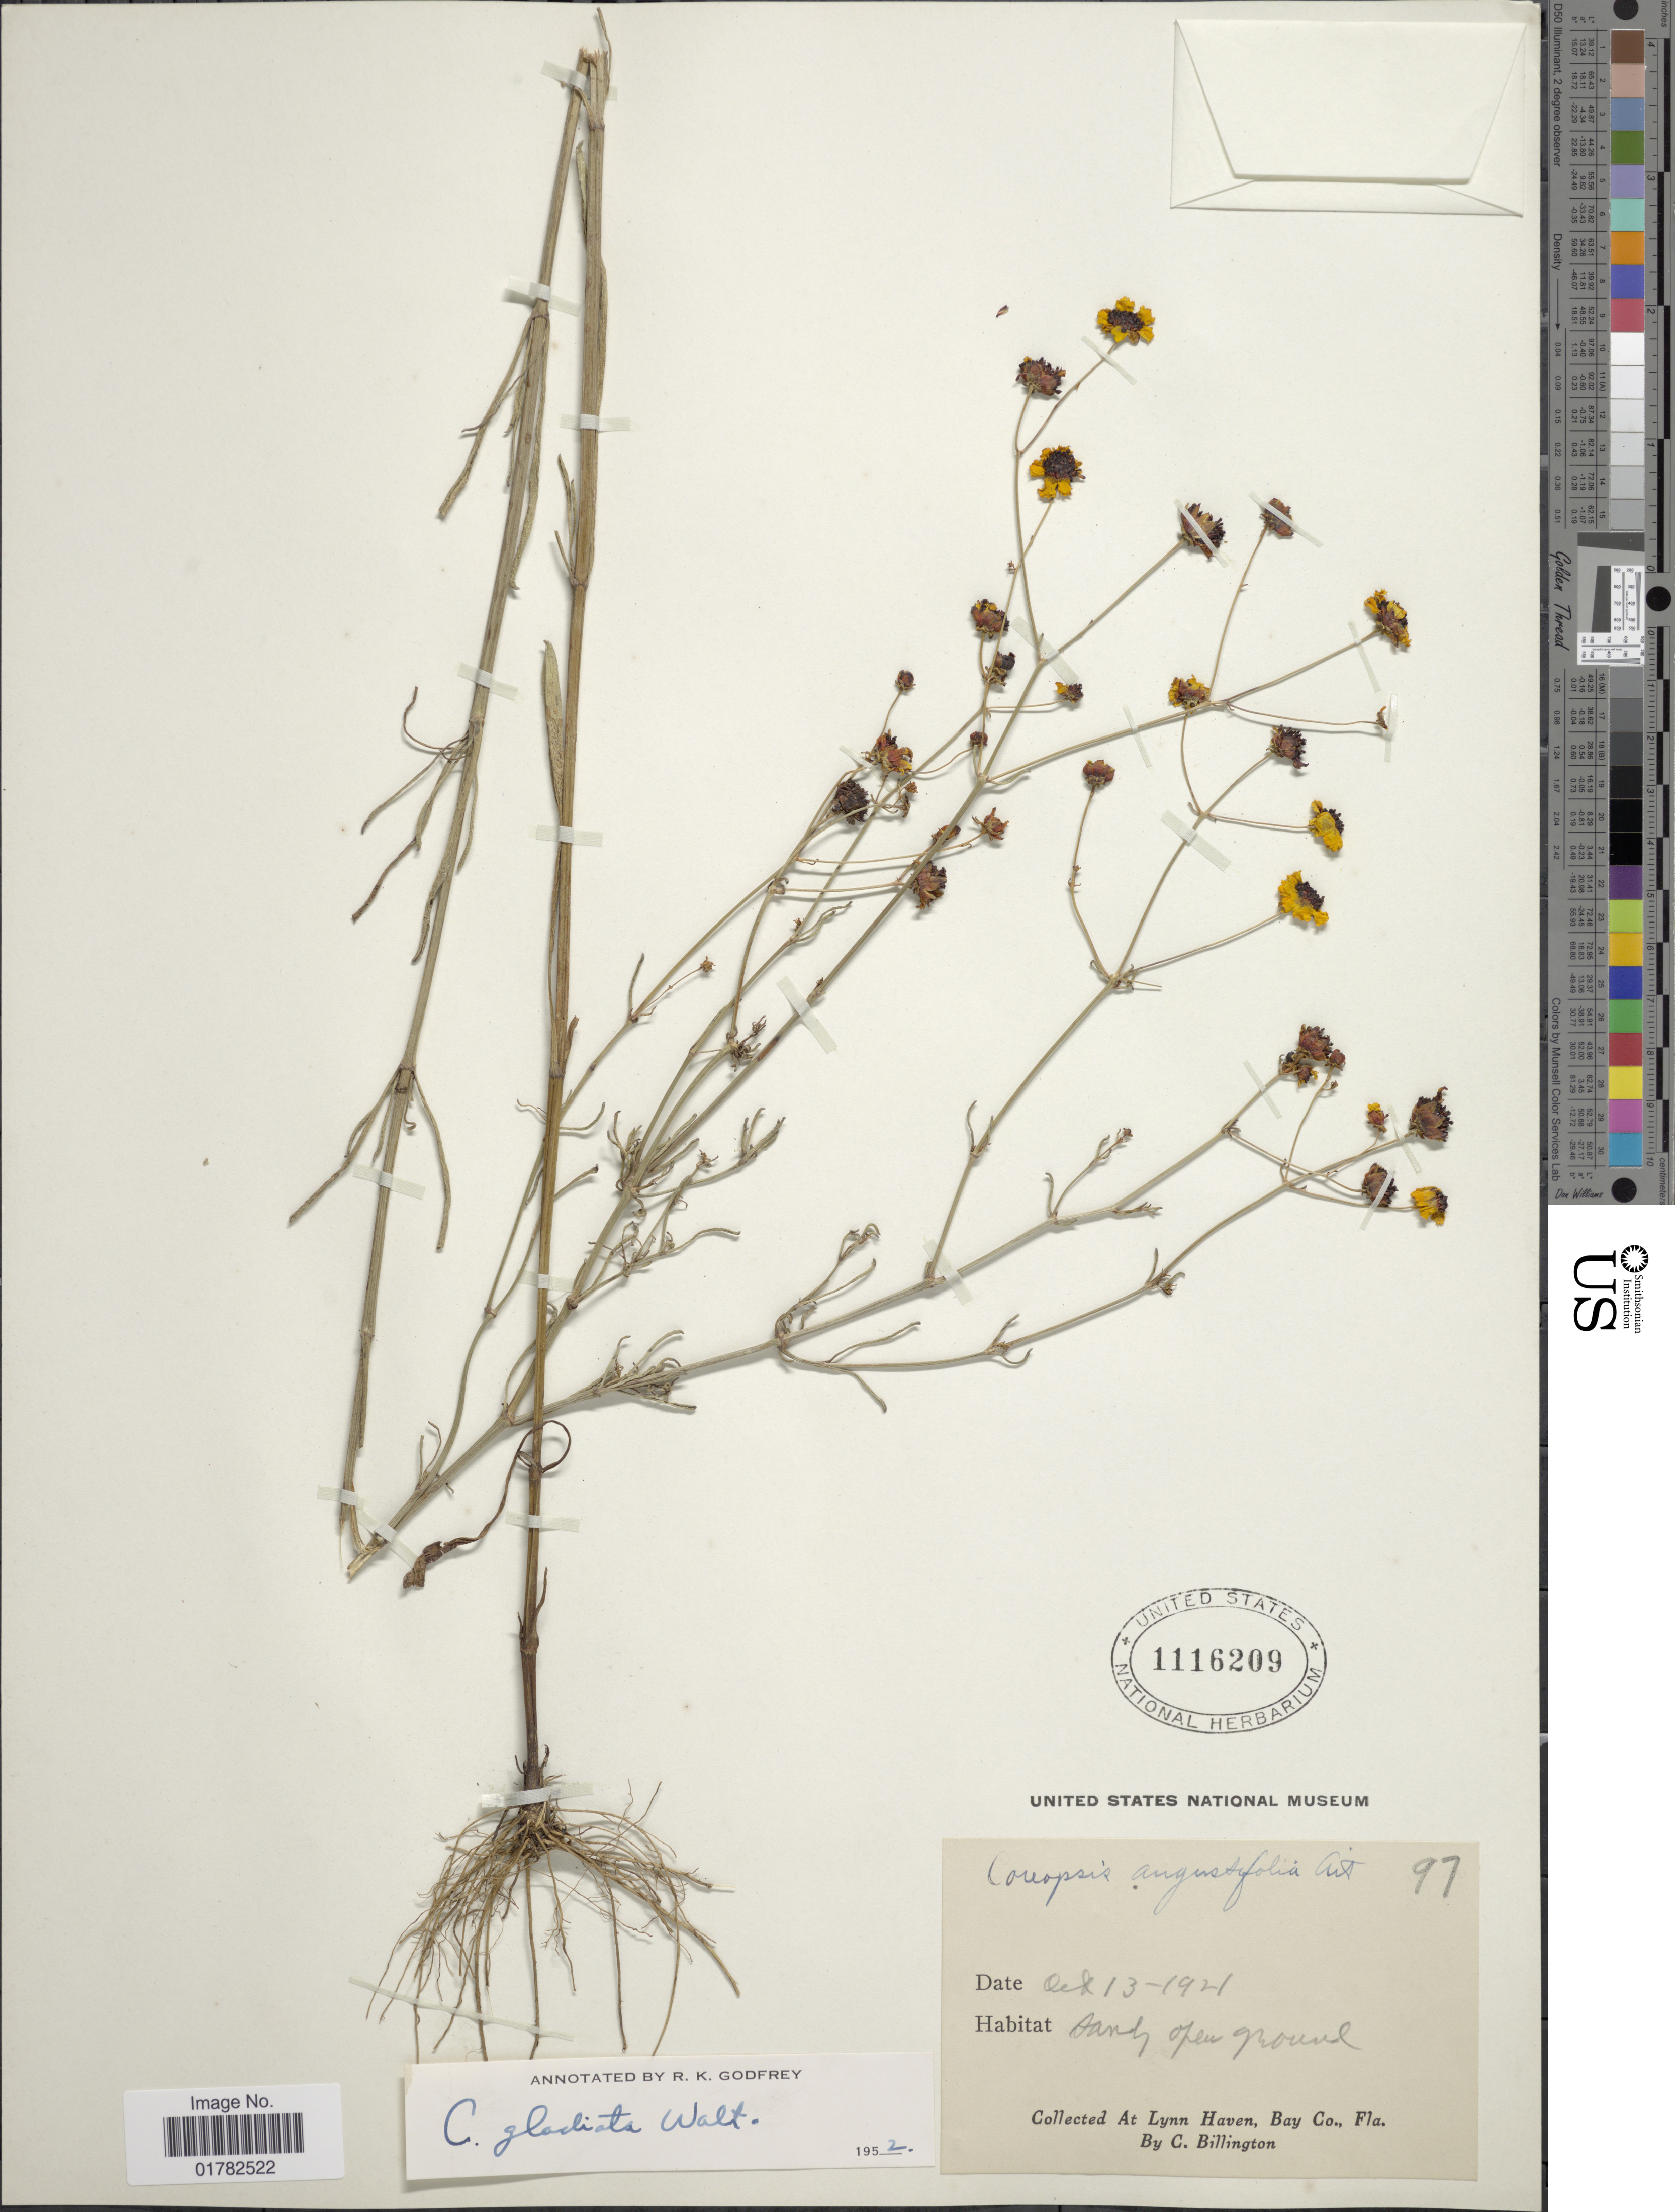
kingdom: Plantae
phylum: Tracheophyta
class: Magnoliopsida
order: Asterales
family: Asteraceae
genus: Coreopsis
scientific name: Coreopsis gladiata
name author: Walter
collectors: C. Billington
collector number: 97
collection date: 1921-10-13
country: United States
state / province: Florida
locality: Sandy open ground, Lynn Haven, Bay Co.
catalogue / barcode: US 1116209